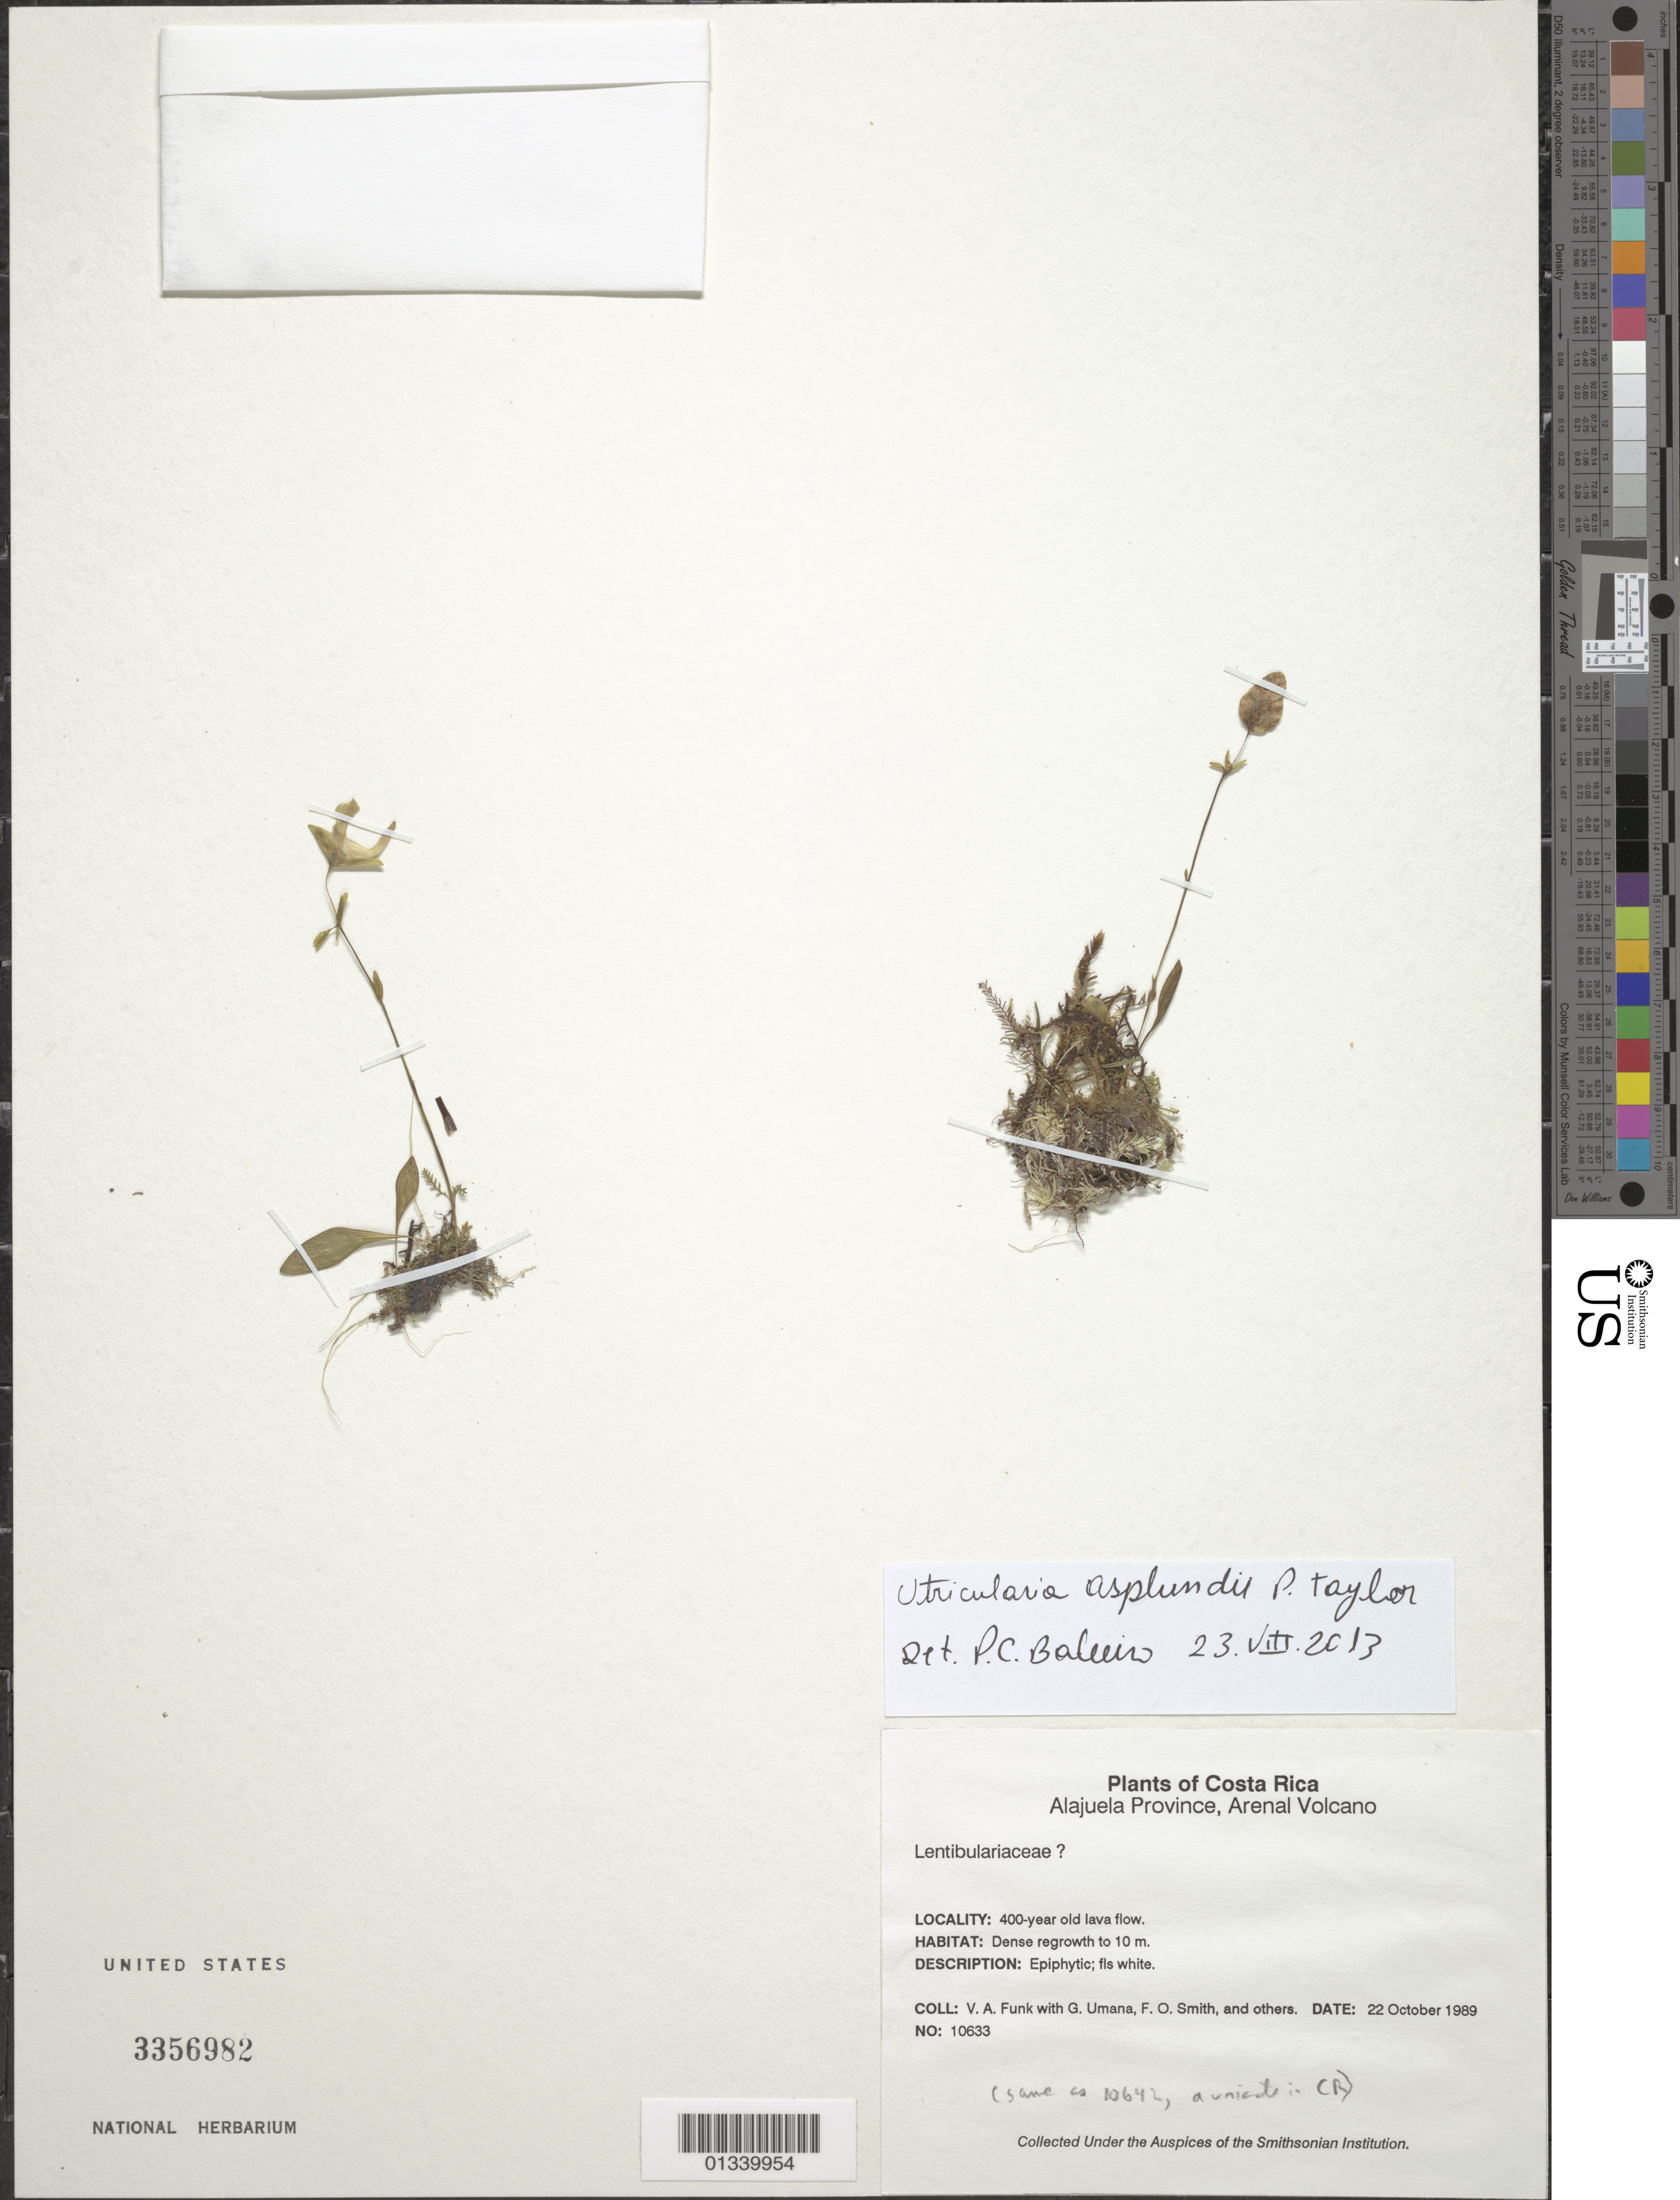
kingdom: Plantae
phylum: Tracheophyta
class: Magnoliopsida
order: Lamiales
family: Lentibulariaceae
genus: Utricularia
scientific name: Utricularia asplundii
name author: P. Taylor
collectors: V. Funk, G. Umana & F. Smith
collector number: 10633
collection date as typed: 22 October 1989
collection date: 1989-10-22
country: Costa Rica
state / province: Alajuela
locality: Arenal Volcano, 400 year old lava flow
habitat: Dense regrowth to 10 m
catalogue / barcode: US 3356982